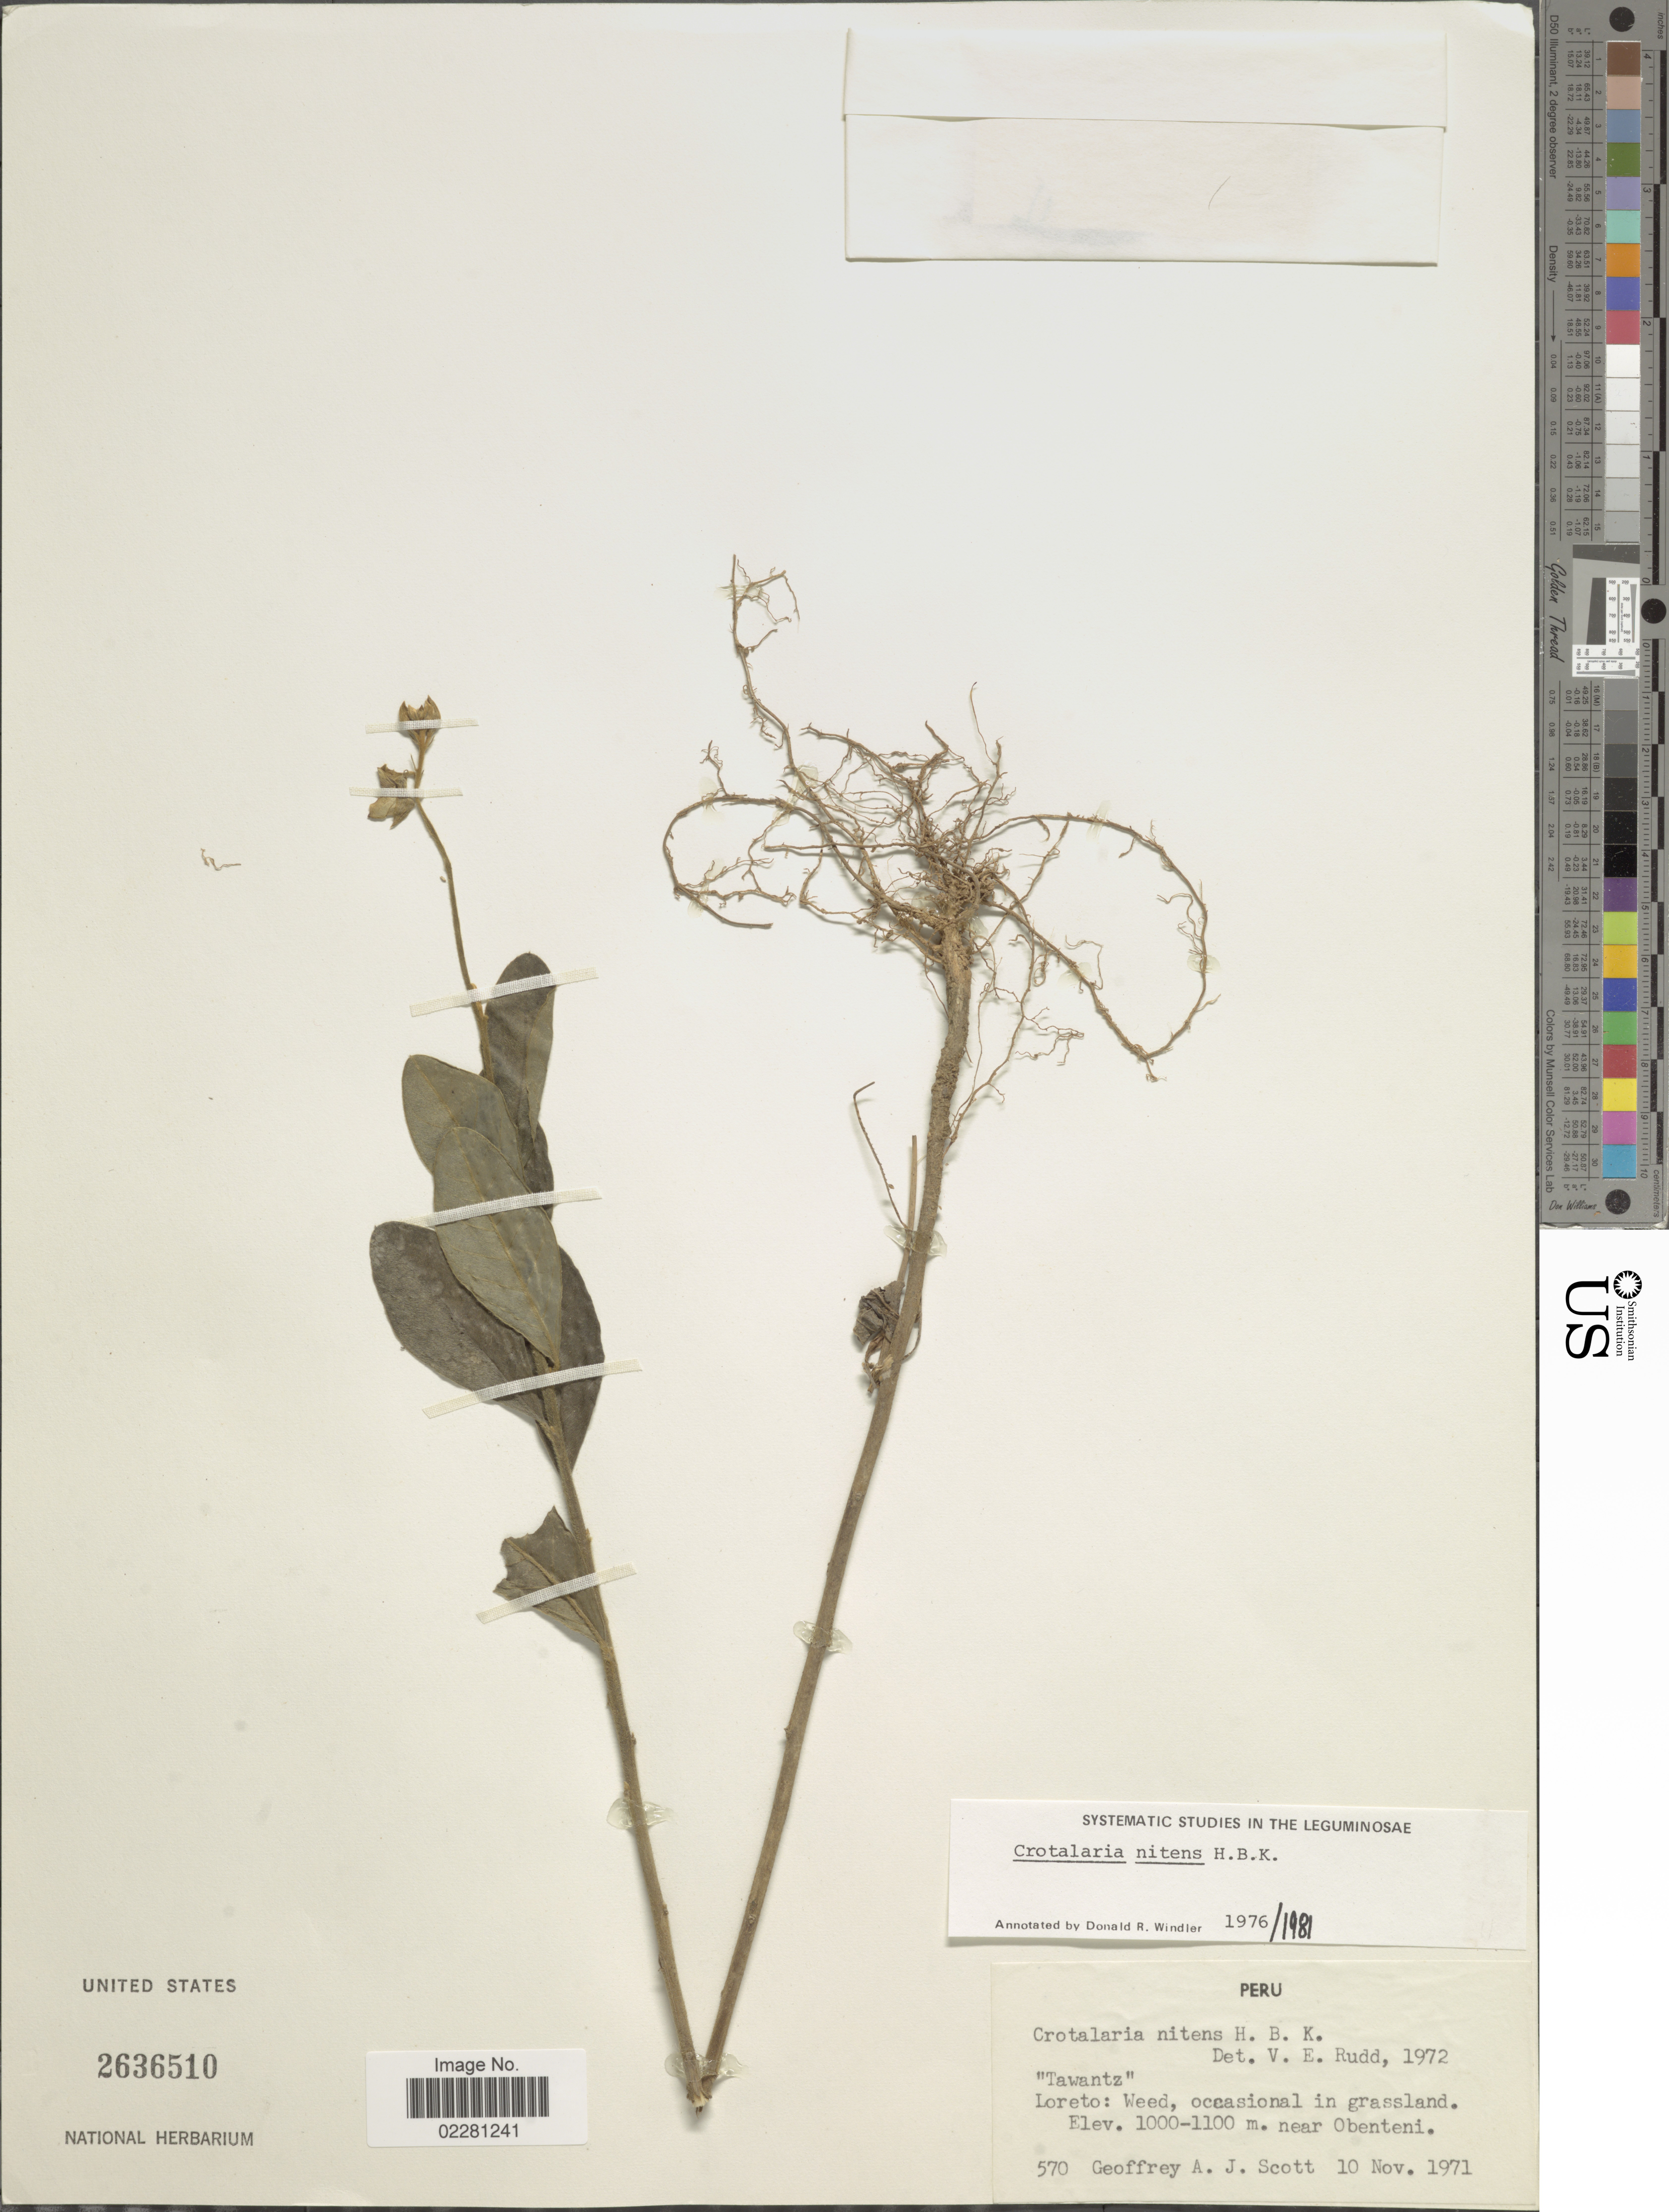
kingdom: Plantae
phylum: Tracheophyta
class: Magnoliopsida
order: Fabales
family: Fabaceae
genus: Crotalaria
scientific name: Crotalaria nitens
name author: Kunth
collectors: G. Scott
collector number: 570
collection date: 1971-11-10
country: Peru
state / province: Loreto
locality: Near Obenteni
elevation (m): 1000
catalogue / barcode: US 2636510